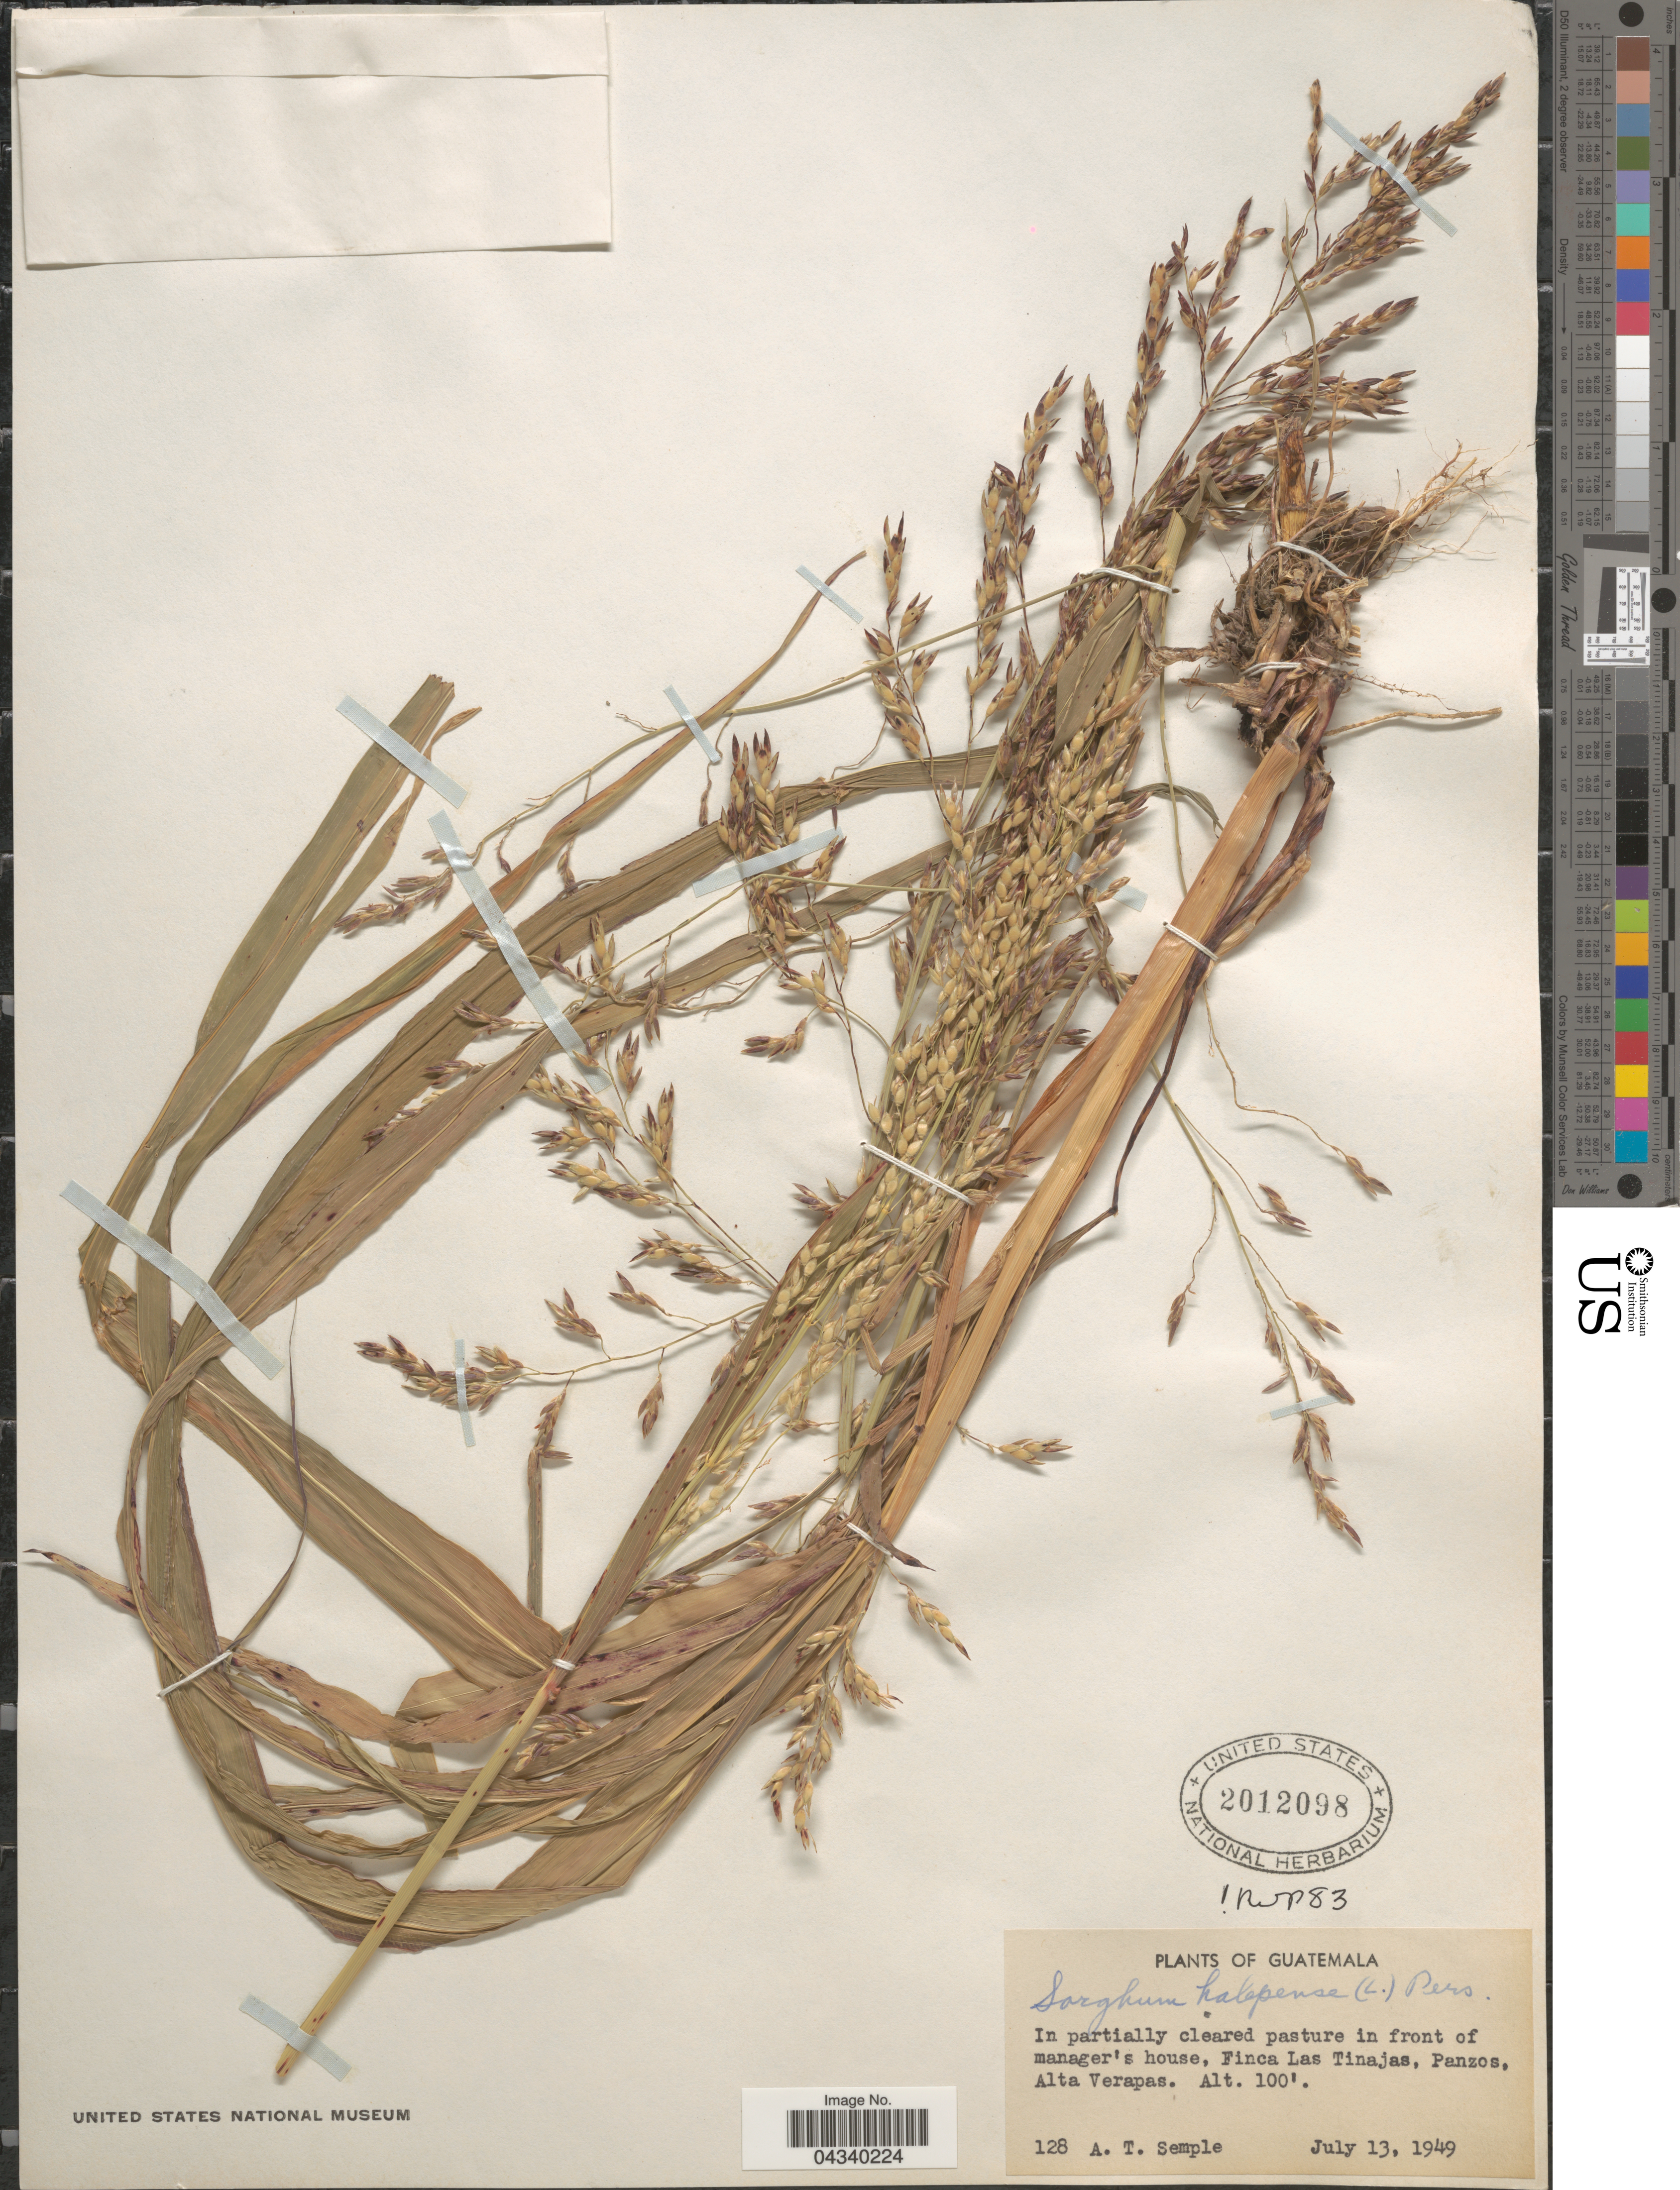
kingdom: Plantae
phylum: Tracheophyta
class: Liliopsida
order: Poales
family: Poaceae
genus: Sorghum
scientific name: Sorghum halepense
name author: (L.) Pers.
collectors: A. Semple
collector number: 128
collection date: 1949-07-13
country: Guatemala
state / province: Alta Verapaz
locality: In partially cleared pasture in front of manager's house, Finca Las Tinajas, Panzos, Alta Verapas.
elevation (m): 30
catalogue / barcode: US 2012098